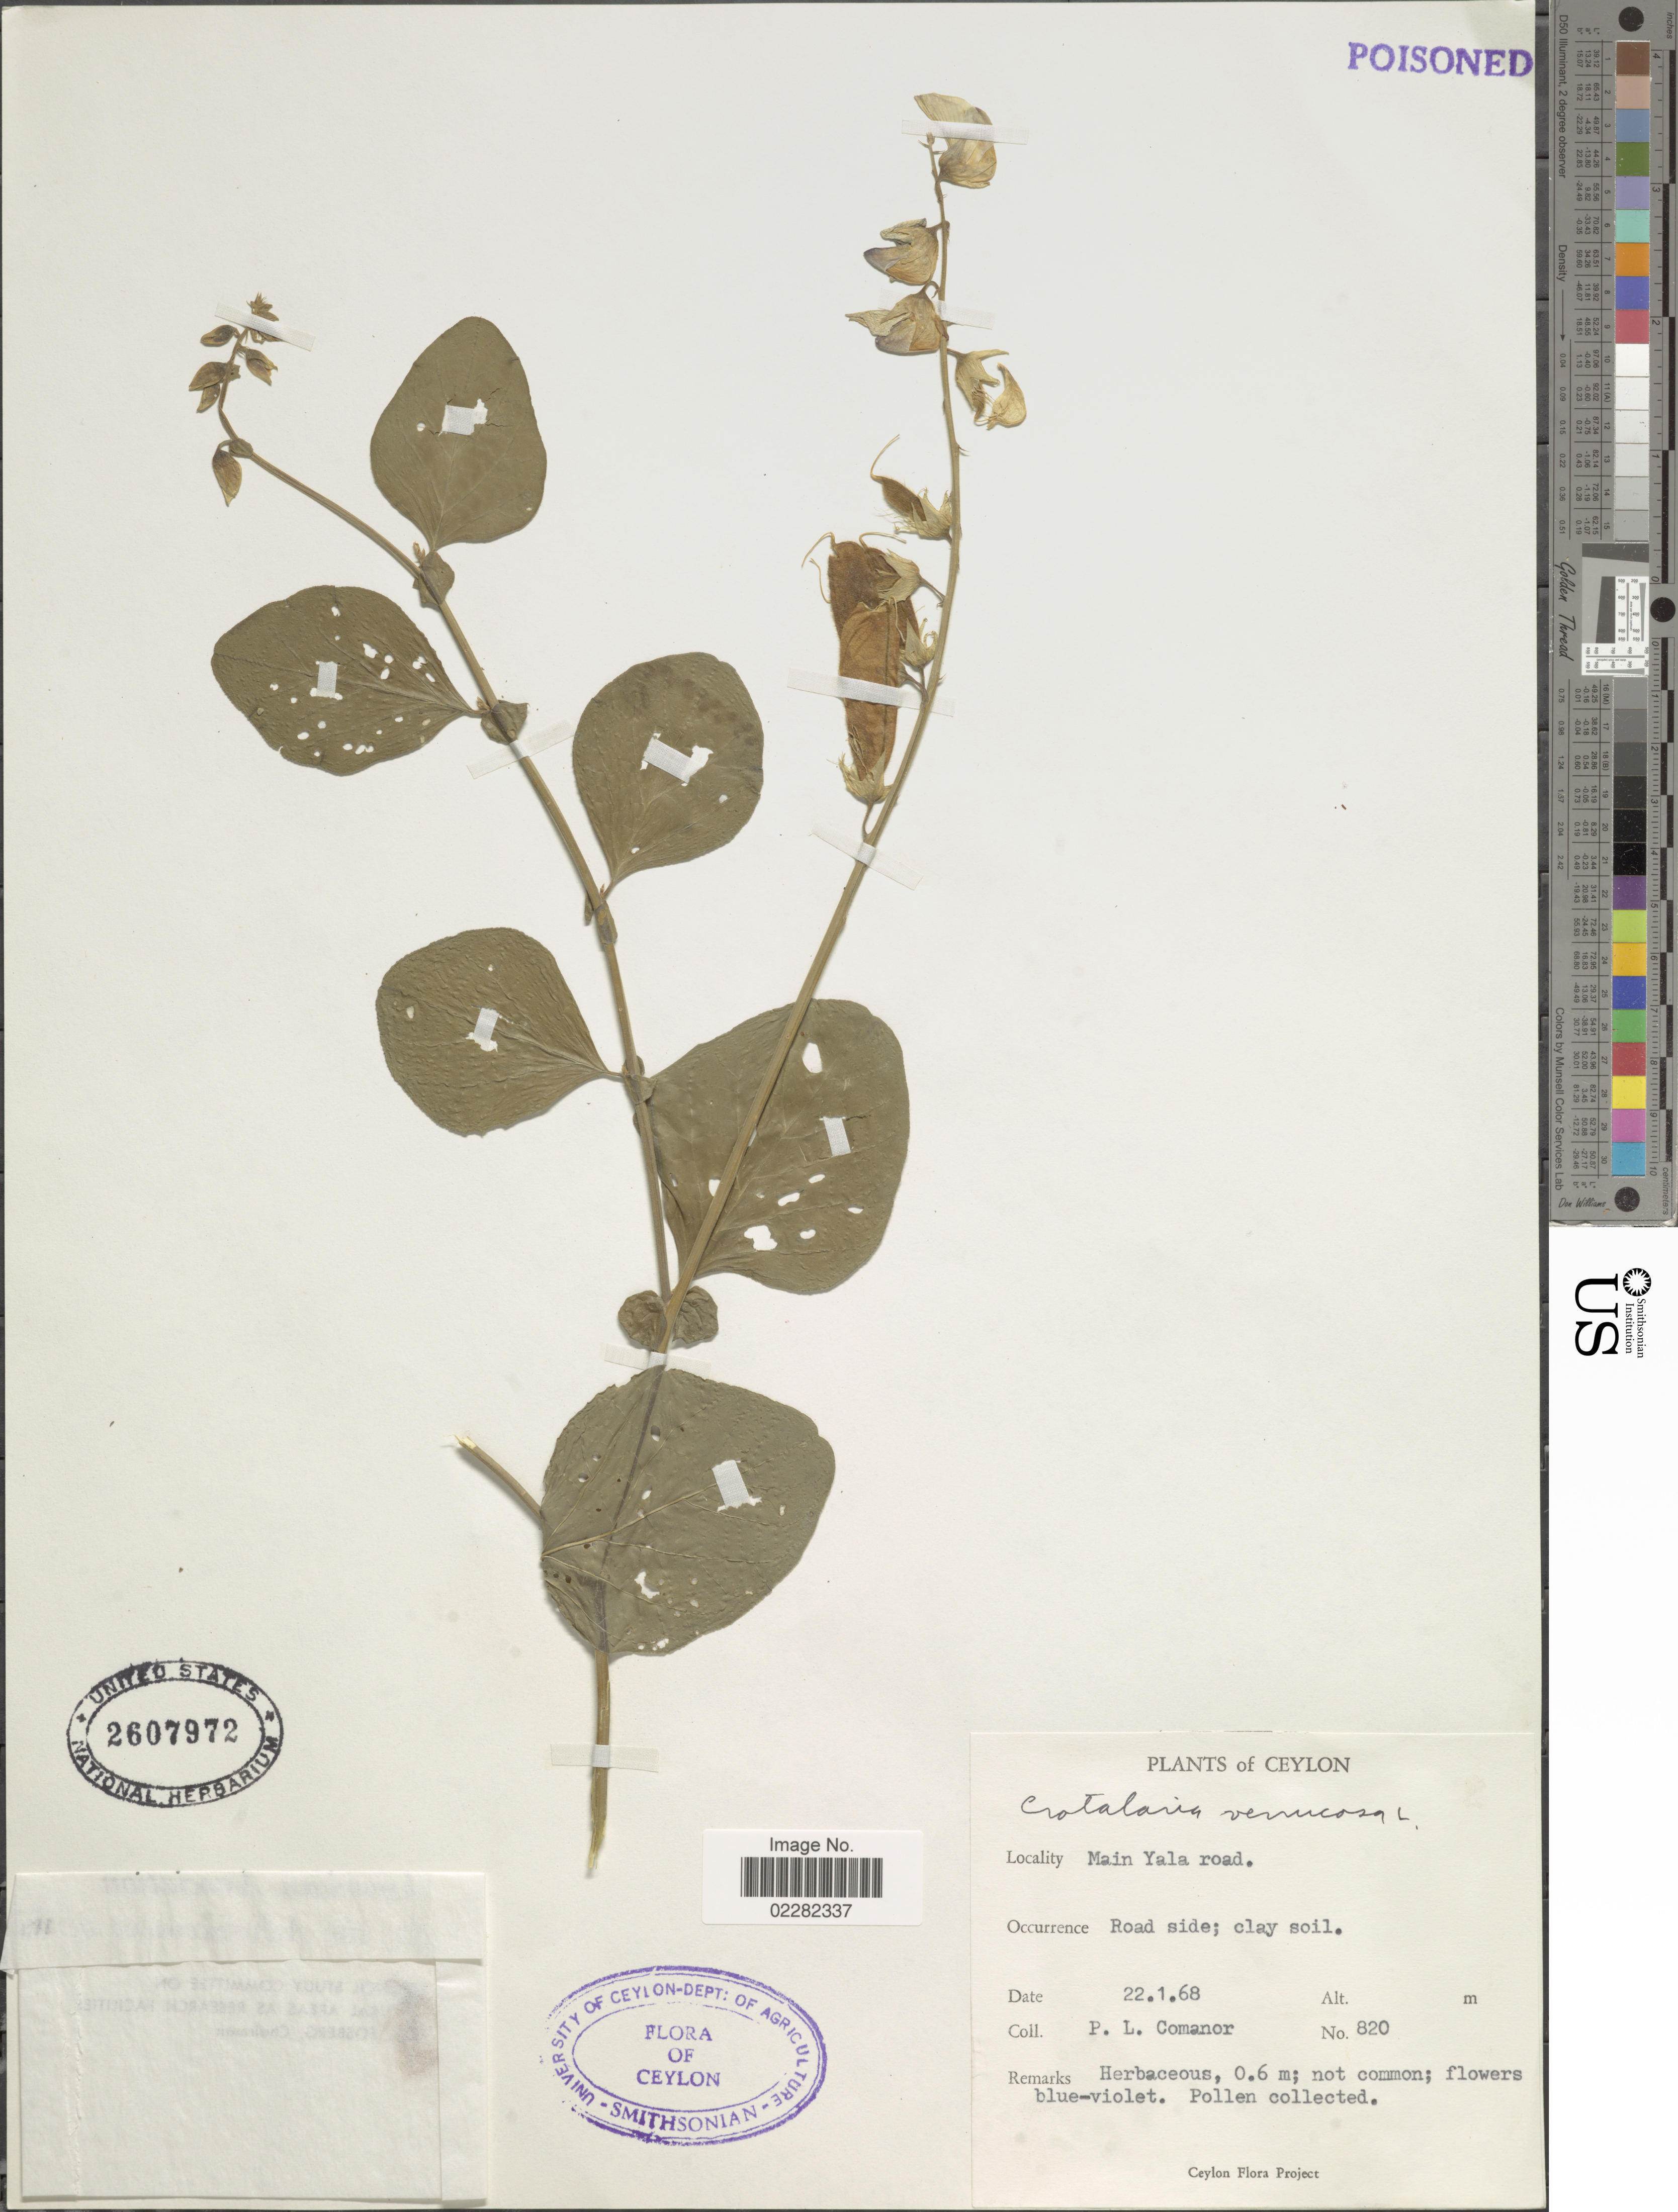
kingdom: Plantae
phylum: Tracheophyta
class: Magnoliopsida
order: Fabales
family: Fabaceae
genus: Crotalaria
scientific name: Crotalaria verrucosa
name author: L.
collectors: P. Comanor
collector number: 820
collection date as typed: Transcribed d/m/y: 22/1/68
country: Sri Lanka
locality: Ceylon, Main Yala road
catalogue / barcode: US 2607972